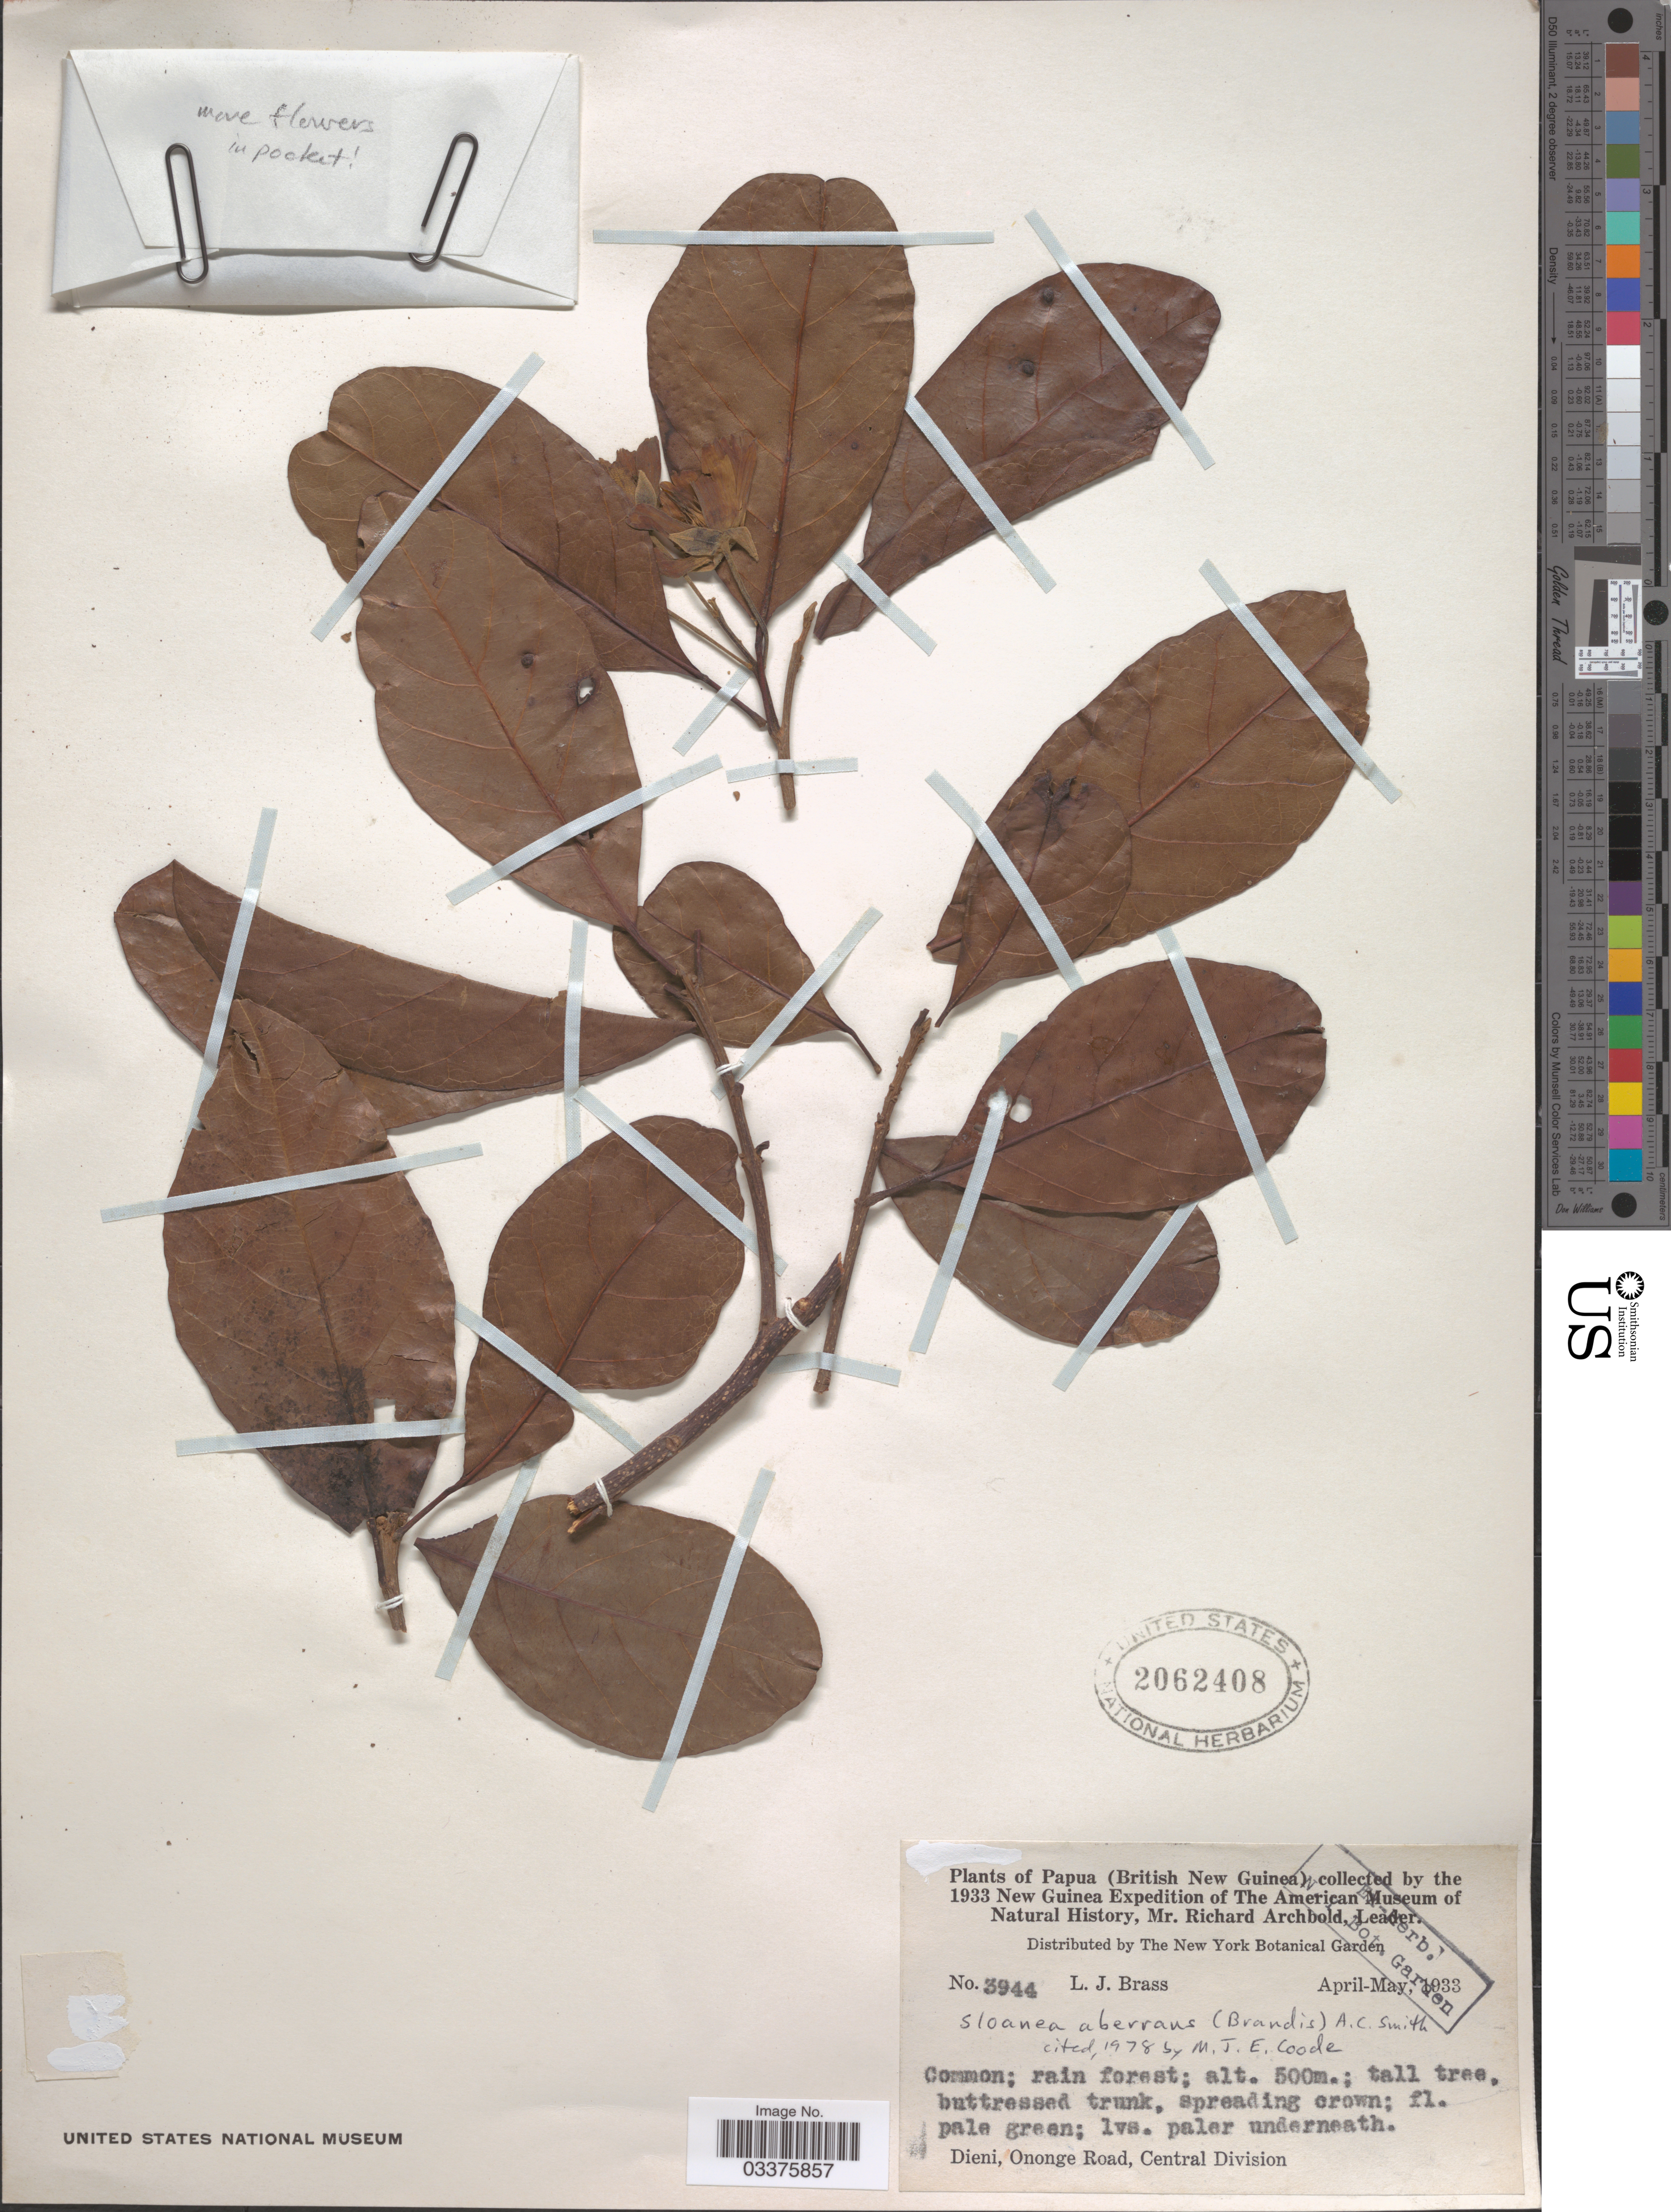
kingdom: Plantae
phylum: Tracheophyta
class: Magnoliopsida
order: Oxalidales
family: Elaeocarpaceae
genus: Sloanea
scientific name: Sloanea aberrans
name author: A.C. Sm.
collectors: L. J. Brass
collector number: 3944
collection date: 1933-04/1933-05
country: Papua New Guinea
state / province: Central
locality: Papua (British New Guinea). Dieni, Ononge Road, Central Division.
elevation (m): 500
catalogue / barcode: US 2062408